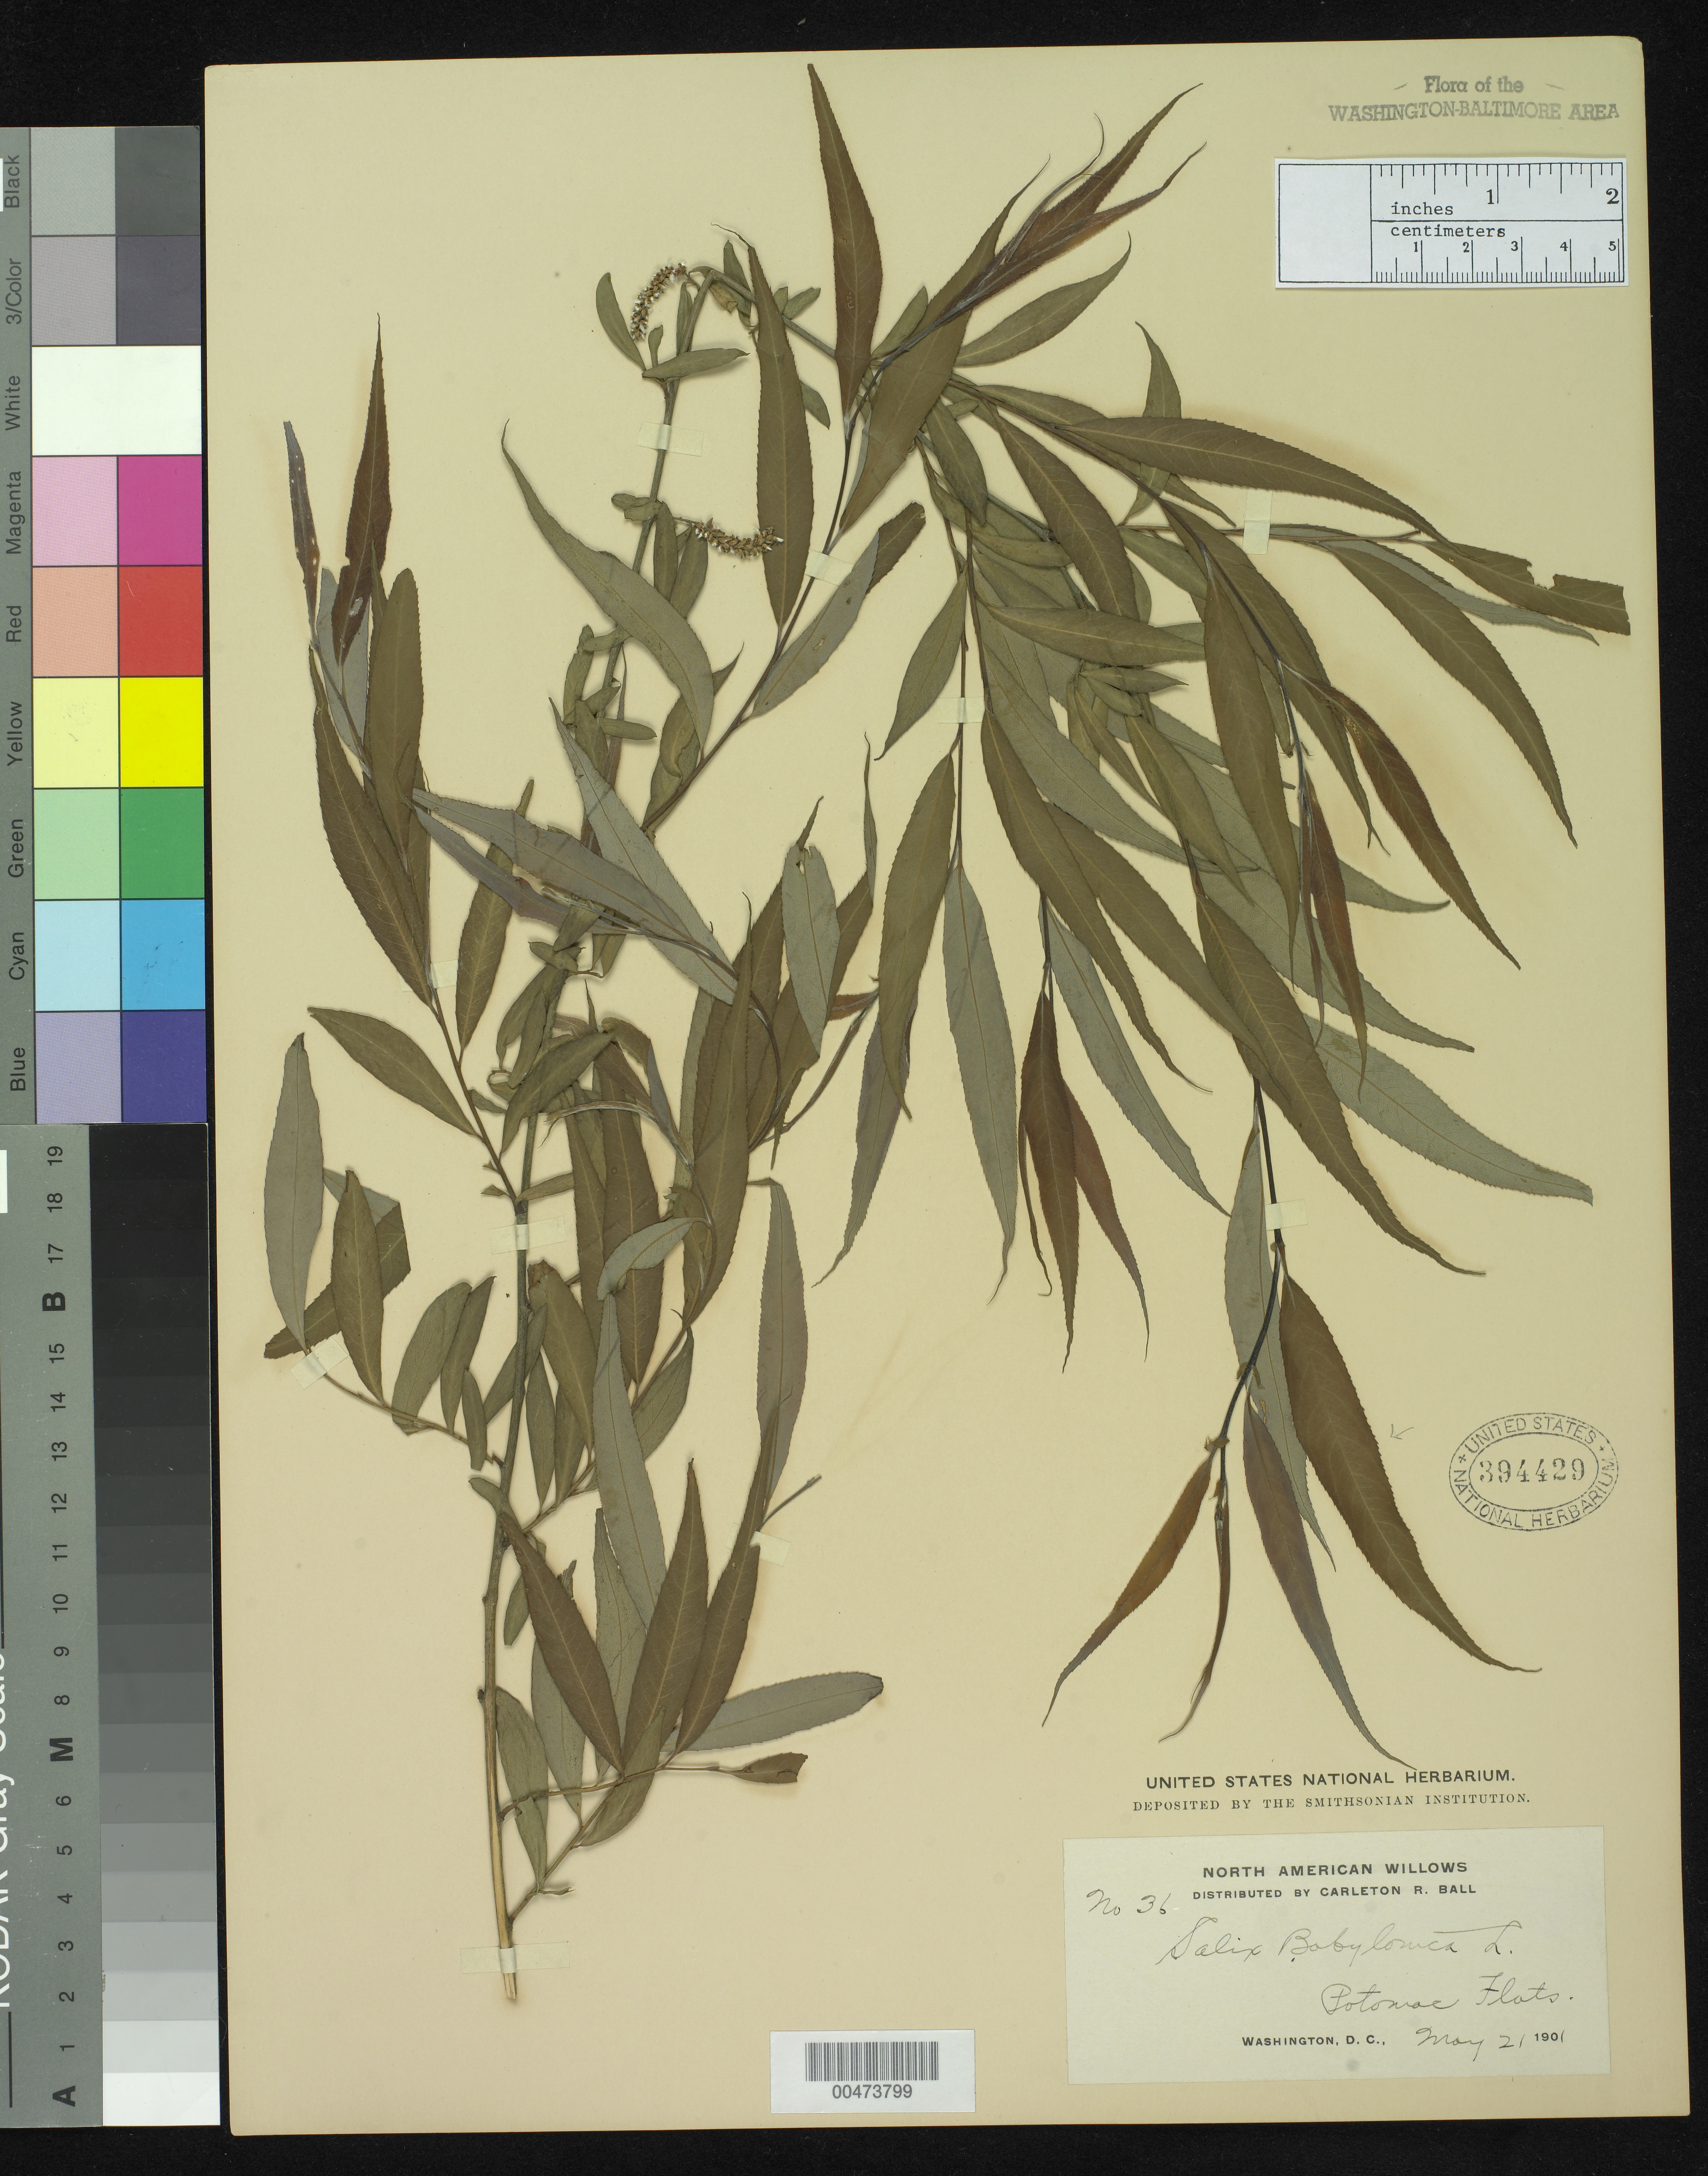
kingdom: Plantae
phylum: Tracheophyta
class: Magnoliopsida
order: Malpighiales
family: Salicaceae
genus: Salix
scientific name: Salix babylonica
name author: L.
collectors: C. R. Ball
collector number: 36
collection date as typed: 21 May 1901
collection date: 1901-05-21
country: United States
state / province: District of Columbia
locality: Potomac Flats C. and O. Canal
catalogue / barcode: US 394429